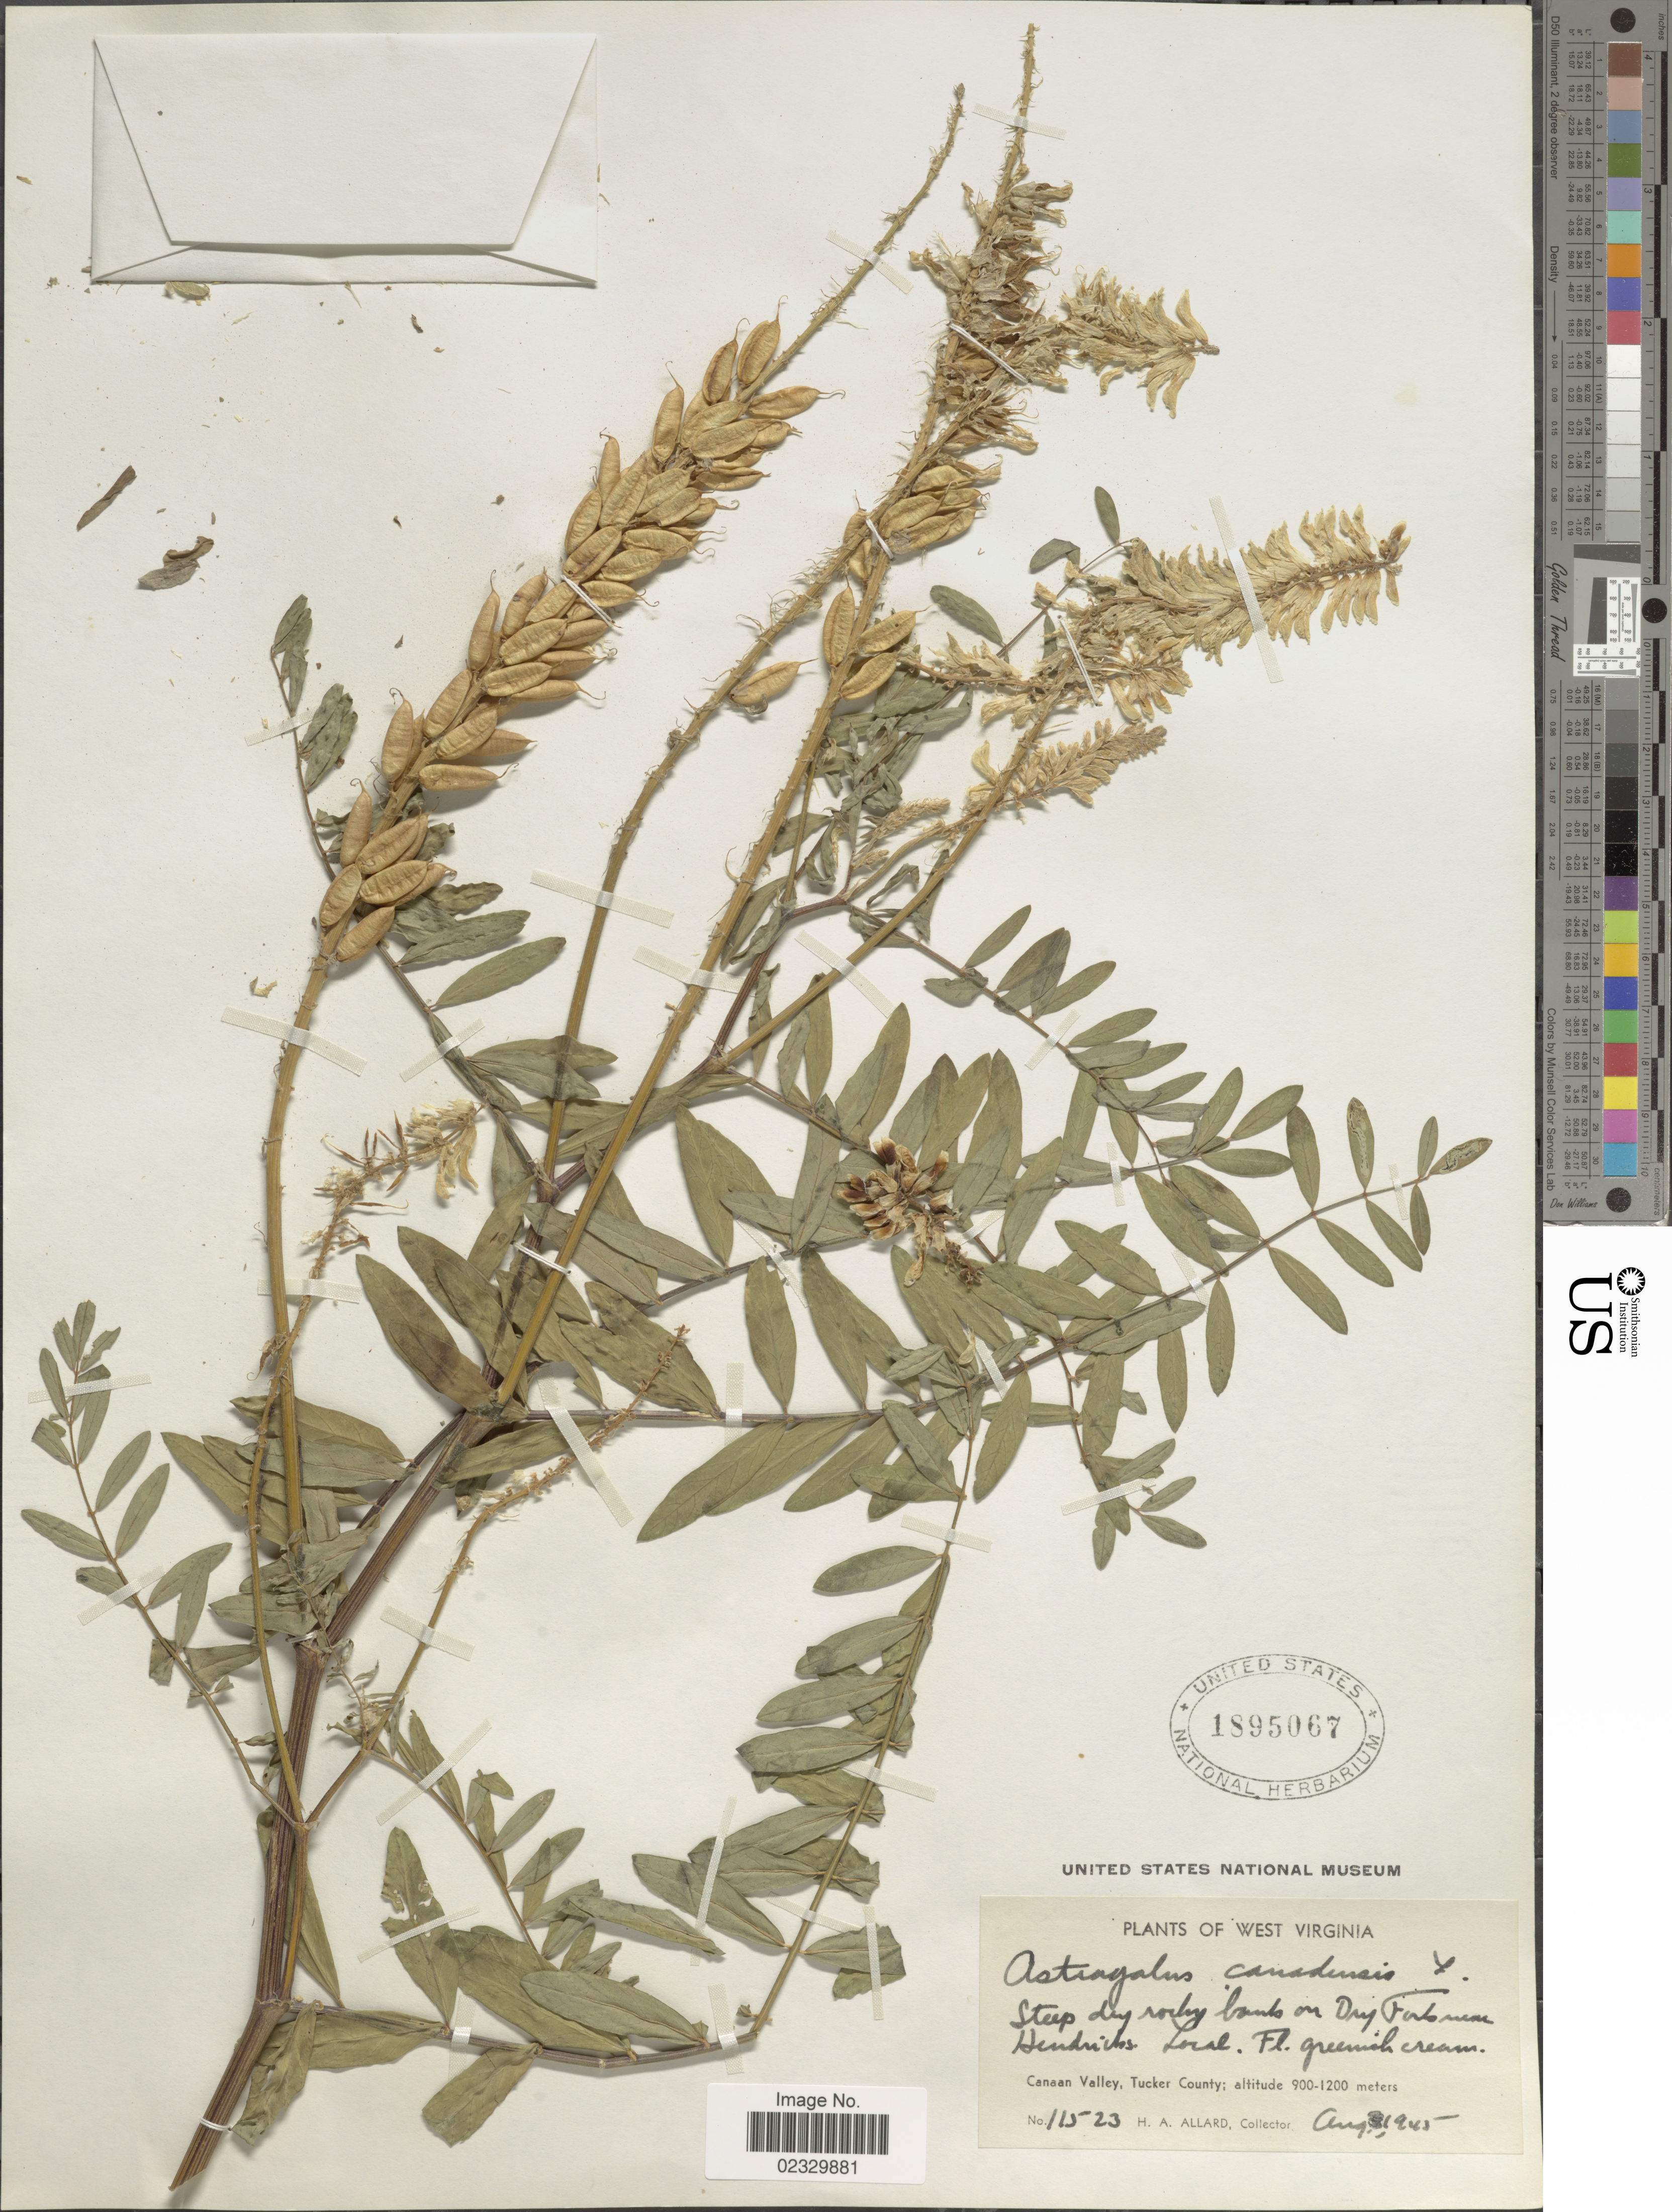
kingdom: Plantae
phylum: Tracheophyta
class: Magnoliopsida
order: Fabales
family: Fabaceae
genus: Astragalus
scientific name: Astragalus canadensis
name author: L.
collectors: H. A. Allard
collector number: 11523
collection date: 1945-08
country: United States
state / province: West Virginia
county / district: Tucker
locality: Hendricks, Canaan Valley, Tucker County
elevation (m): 900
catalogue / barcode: US 1895067